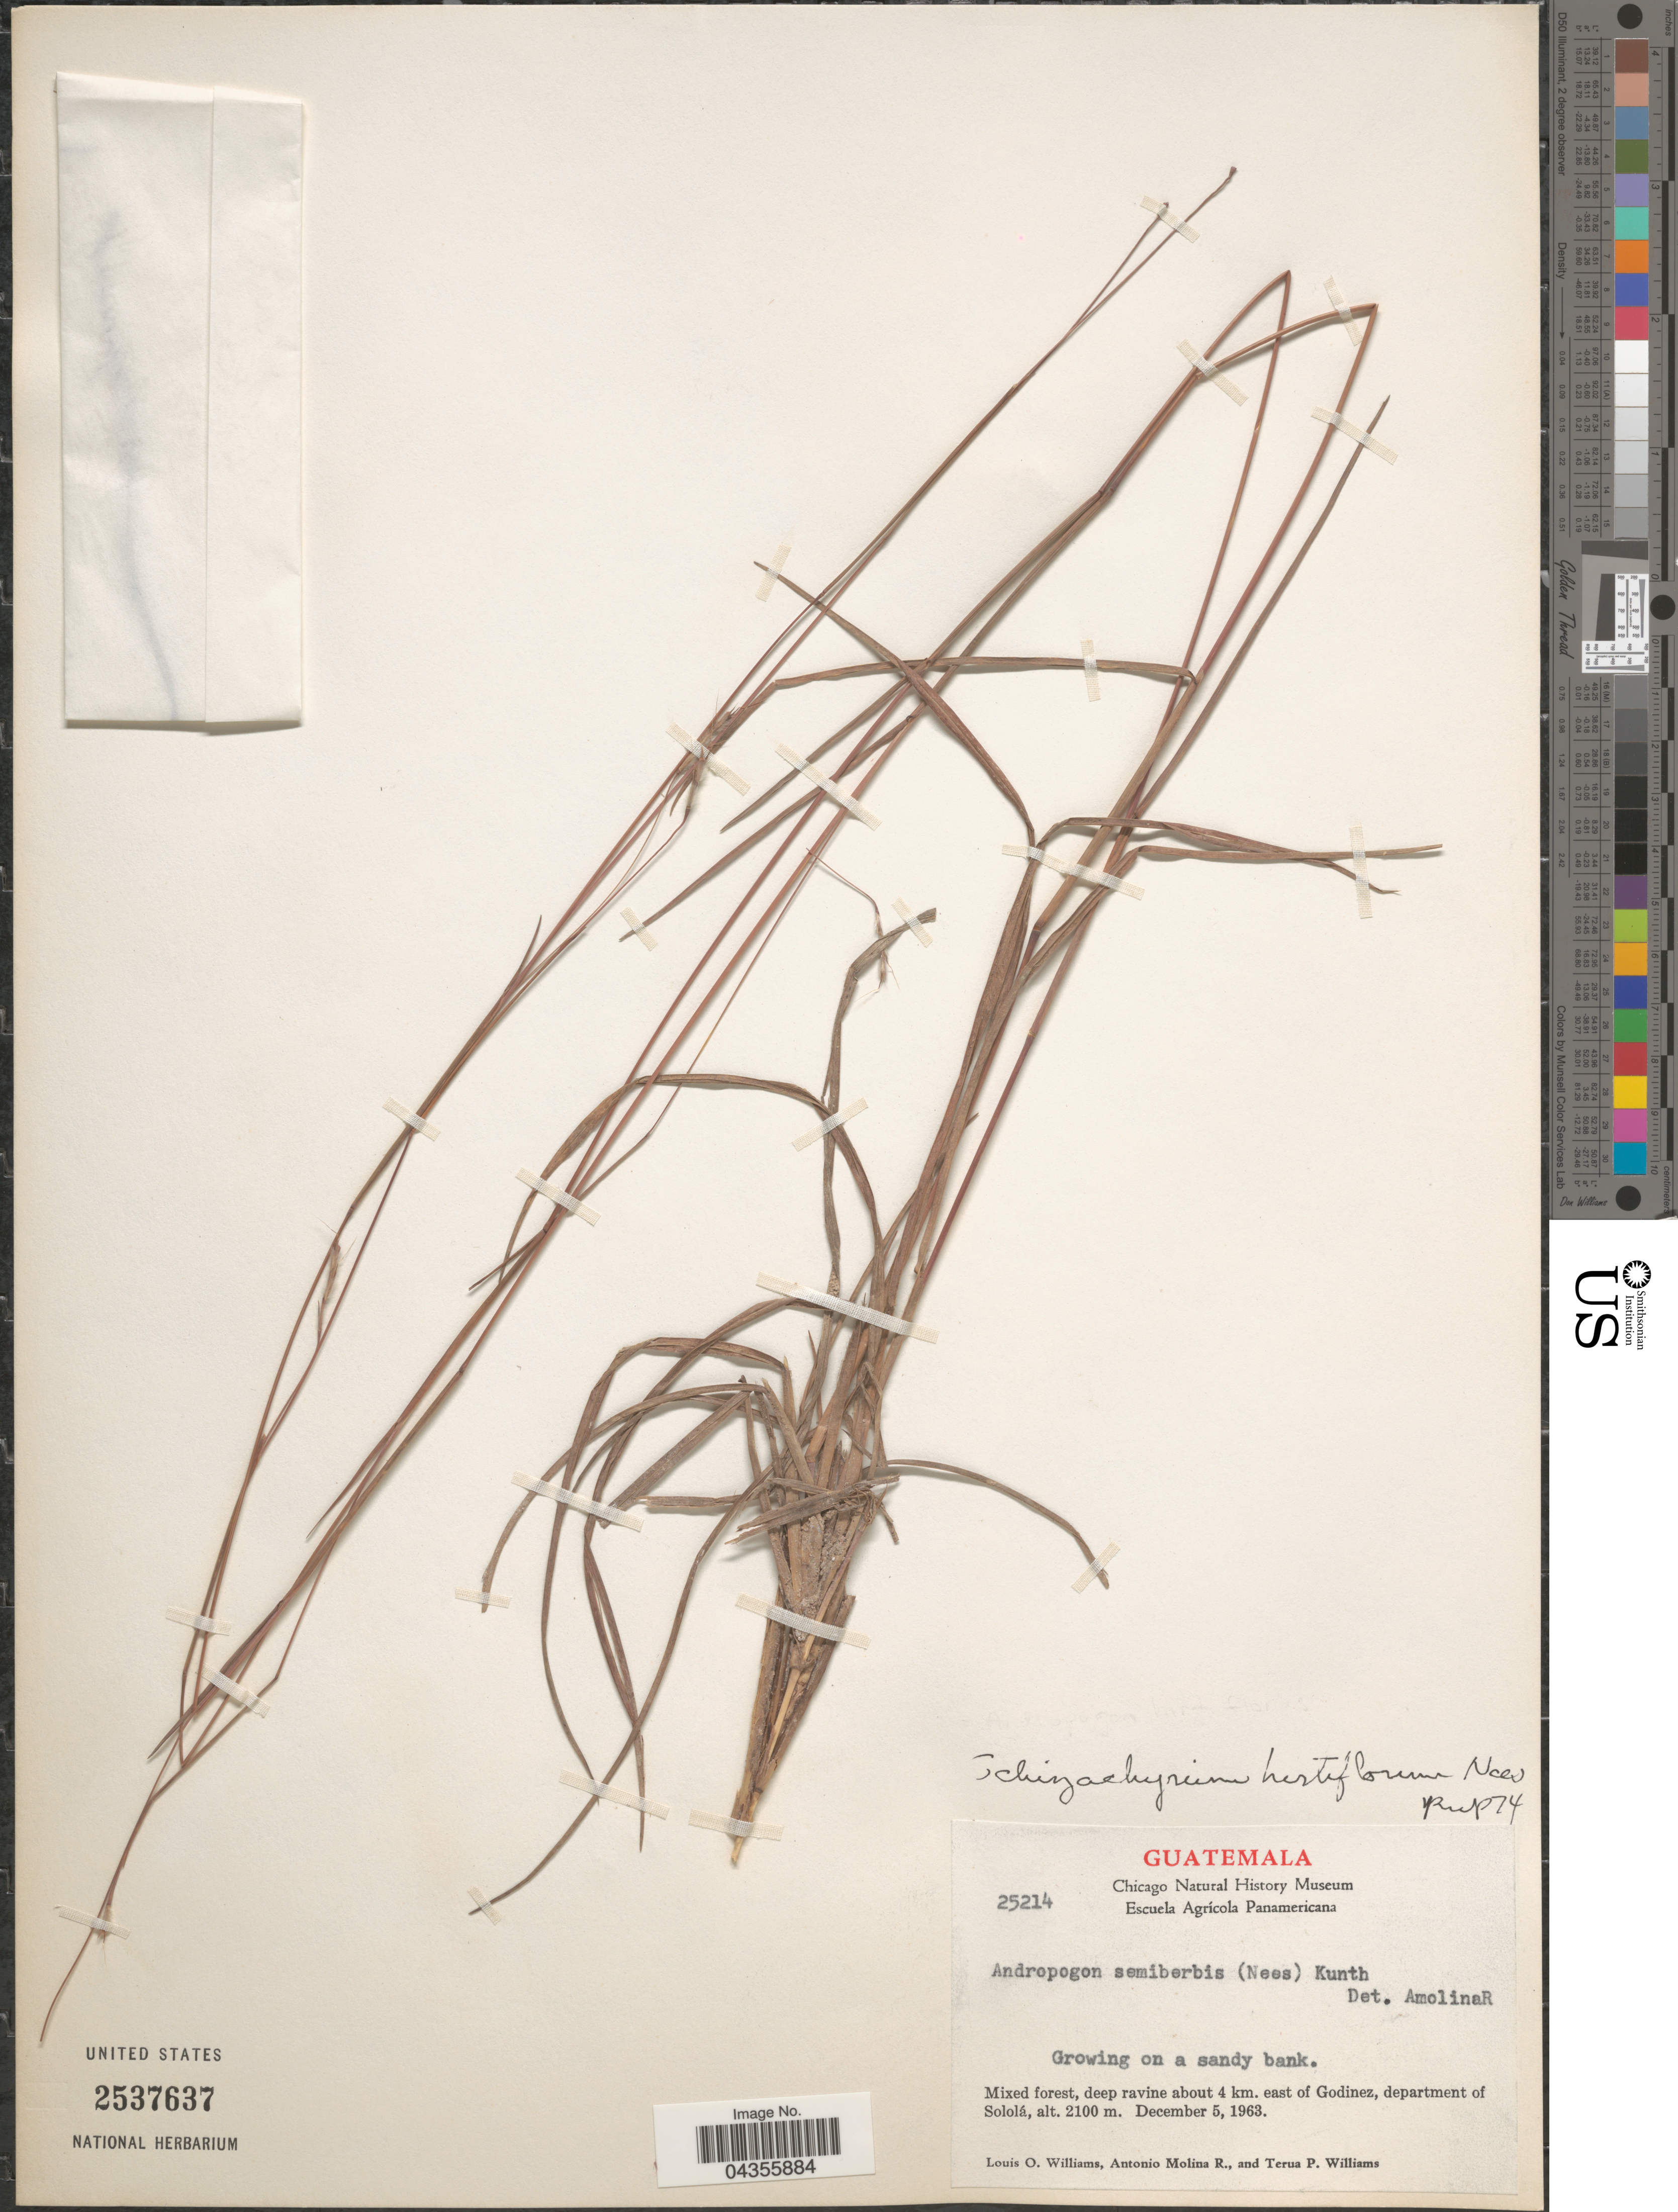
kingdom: Plantae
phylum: Tracheophyta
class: Liliopsida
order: Poales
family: Poaceae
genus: Schizachyrium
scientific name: Schizachyrium sanguineum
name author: (Retz.) Alston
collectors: L. O. Williams, A. Molina R. & T. Williams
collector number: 25214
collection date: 1963-12-05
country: Guatemala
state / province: Solola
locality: Mixed forest, deep ravine about 4 km. east of Godinez, department of Sololá.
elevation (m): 2100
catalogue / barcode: US 2537637